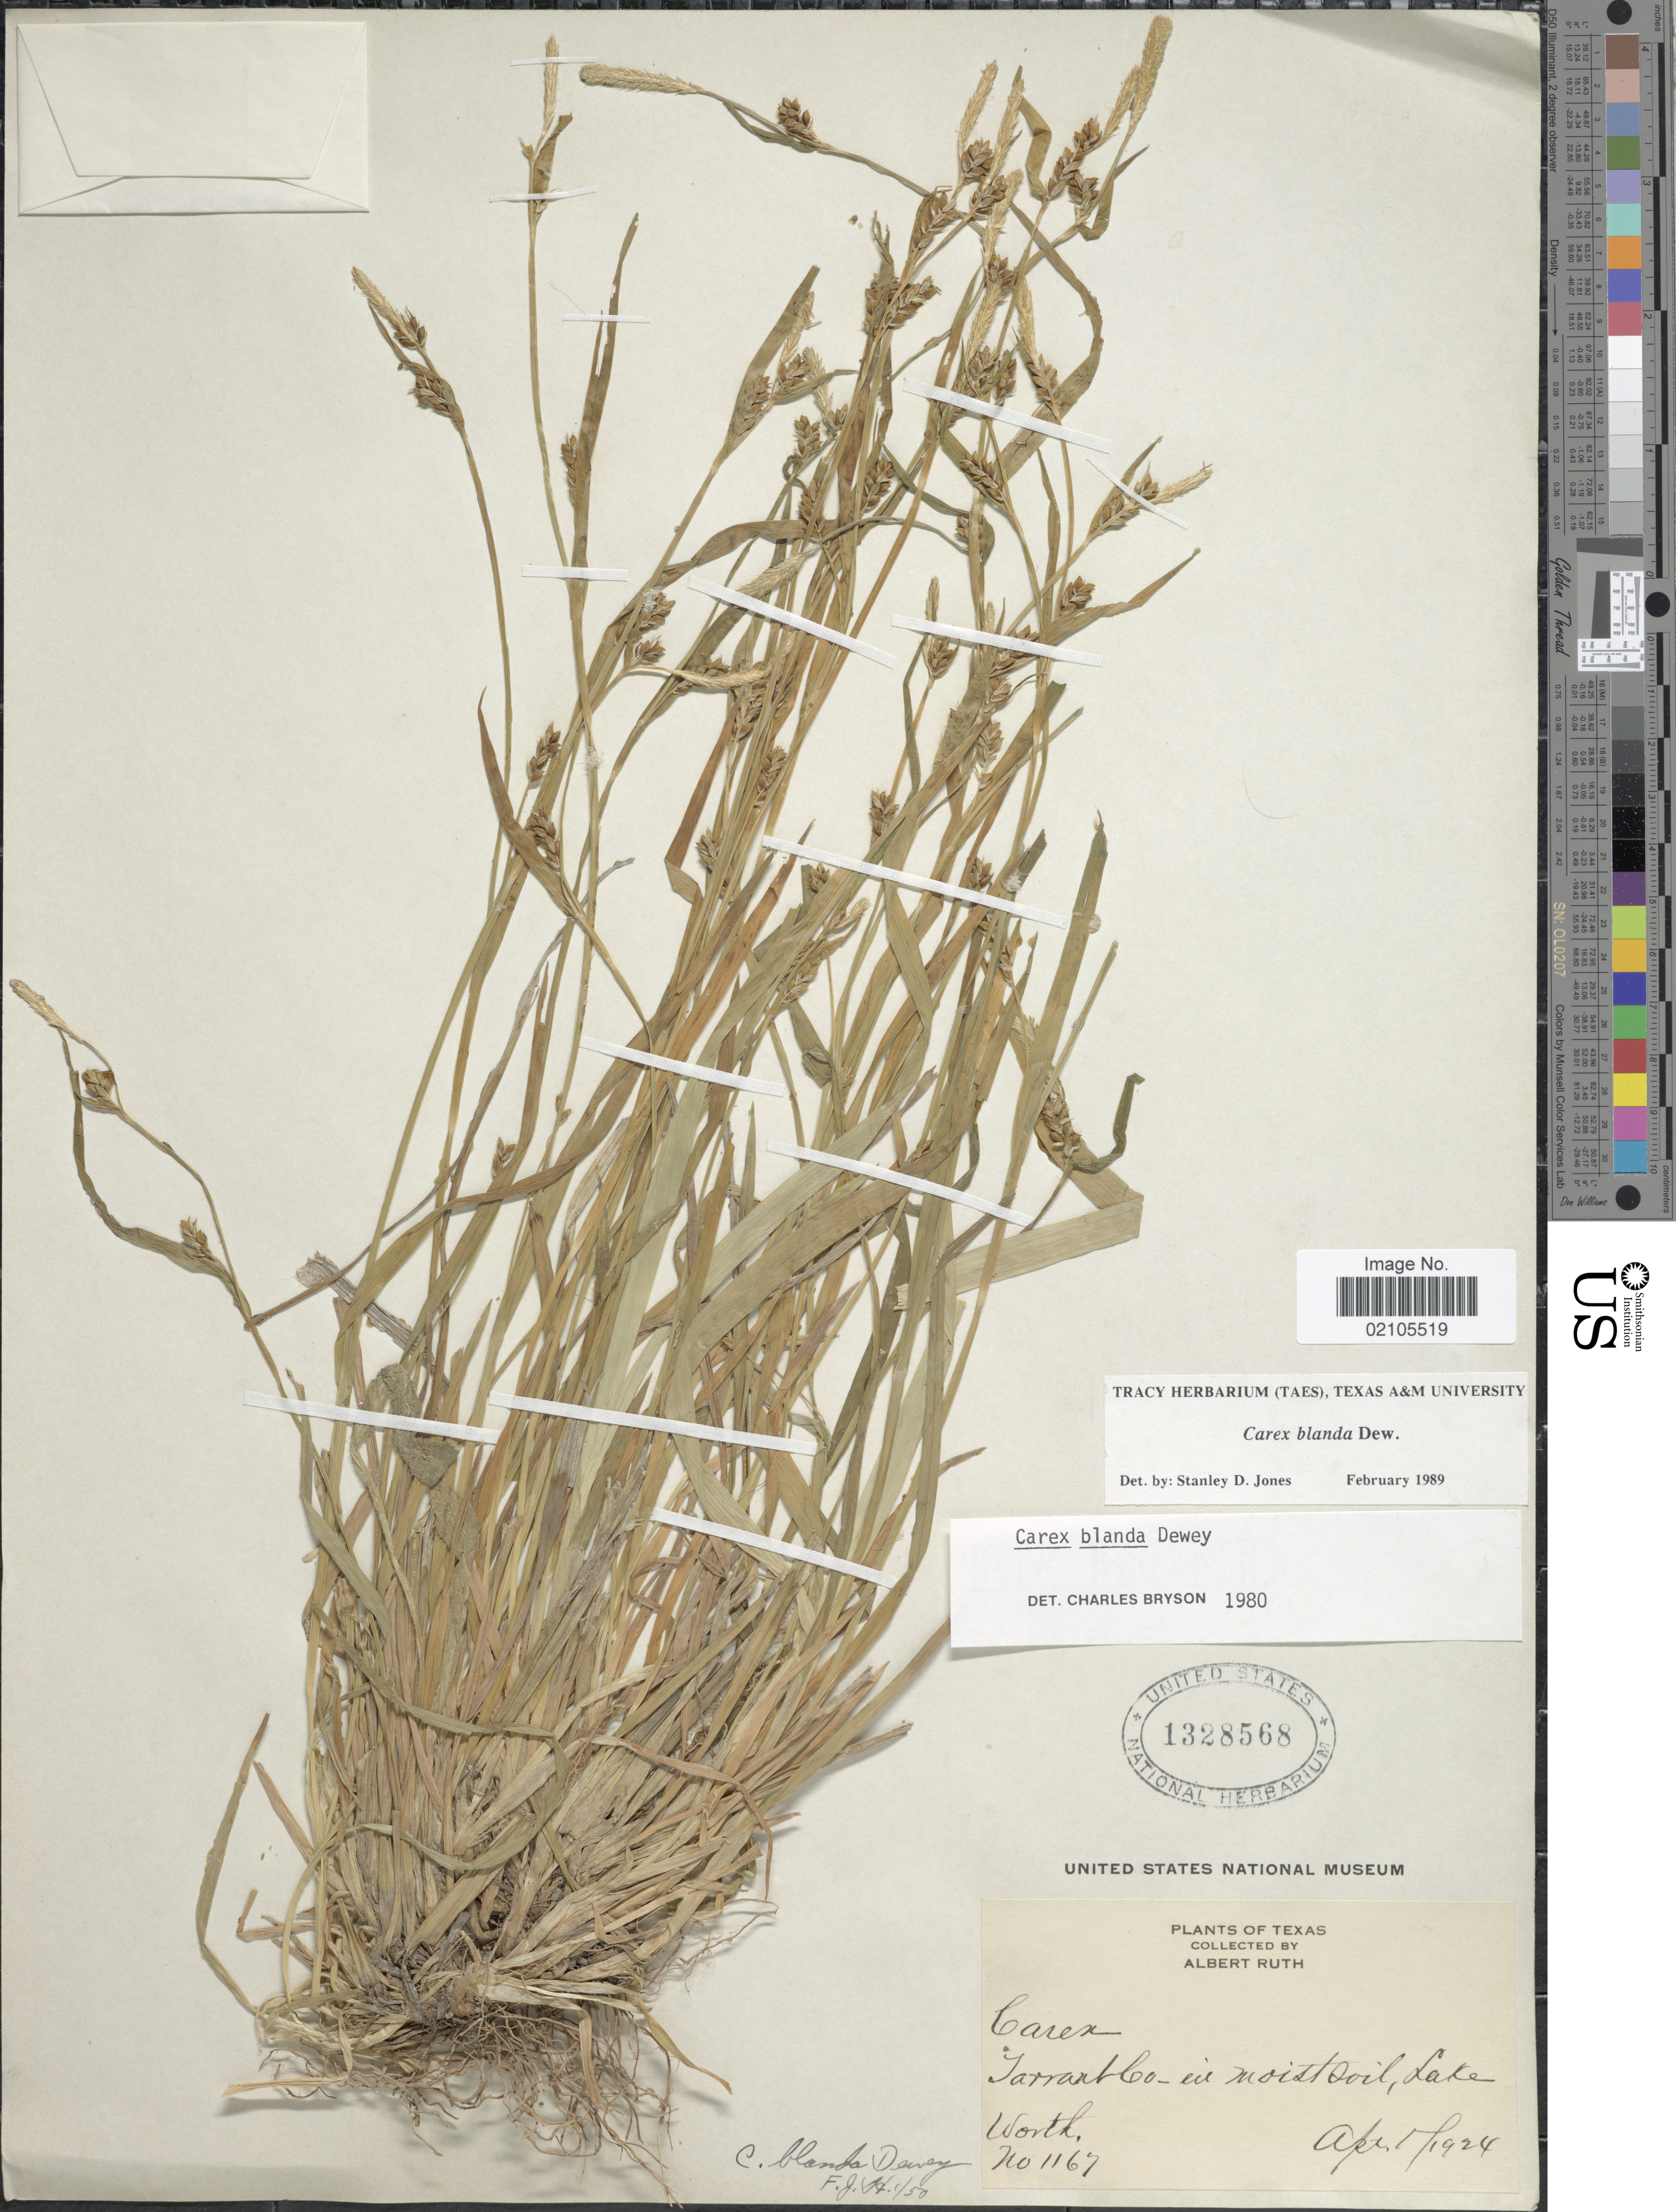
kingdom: Plantae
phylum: Tracheophyta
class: Liliopsida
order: Poales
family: Cyperaceae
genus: Carex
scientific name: Carex blanda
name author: Dewey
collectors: A. Ruth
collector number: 1167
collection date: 1924-04-01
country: United States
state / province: Texas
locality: Tarrant Co - in moist soil, Lake Worth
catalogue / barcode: US 1328568